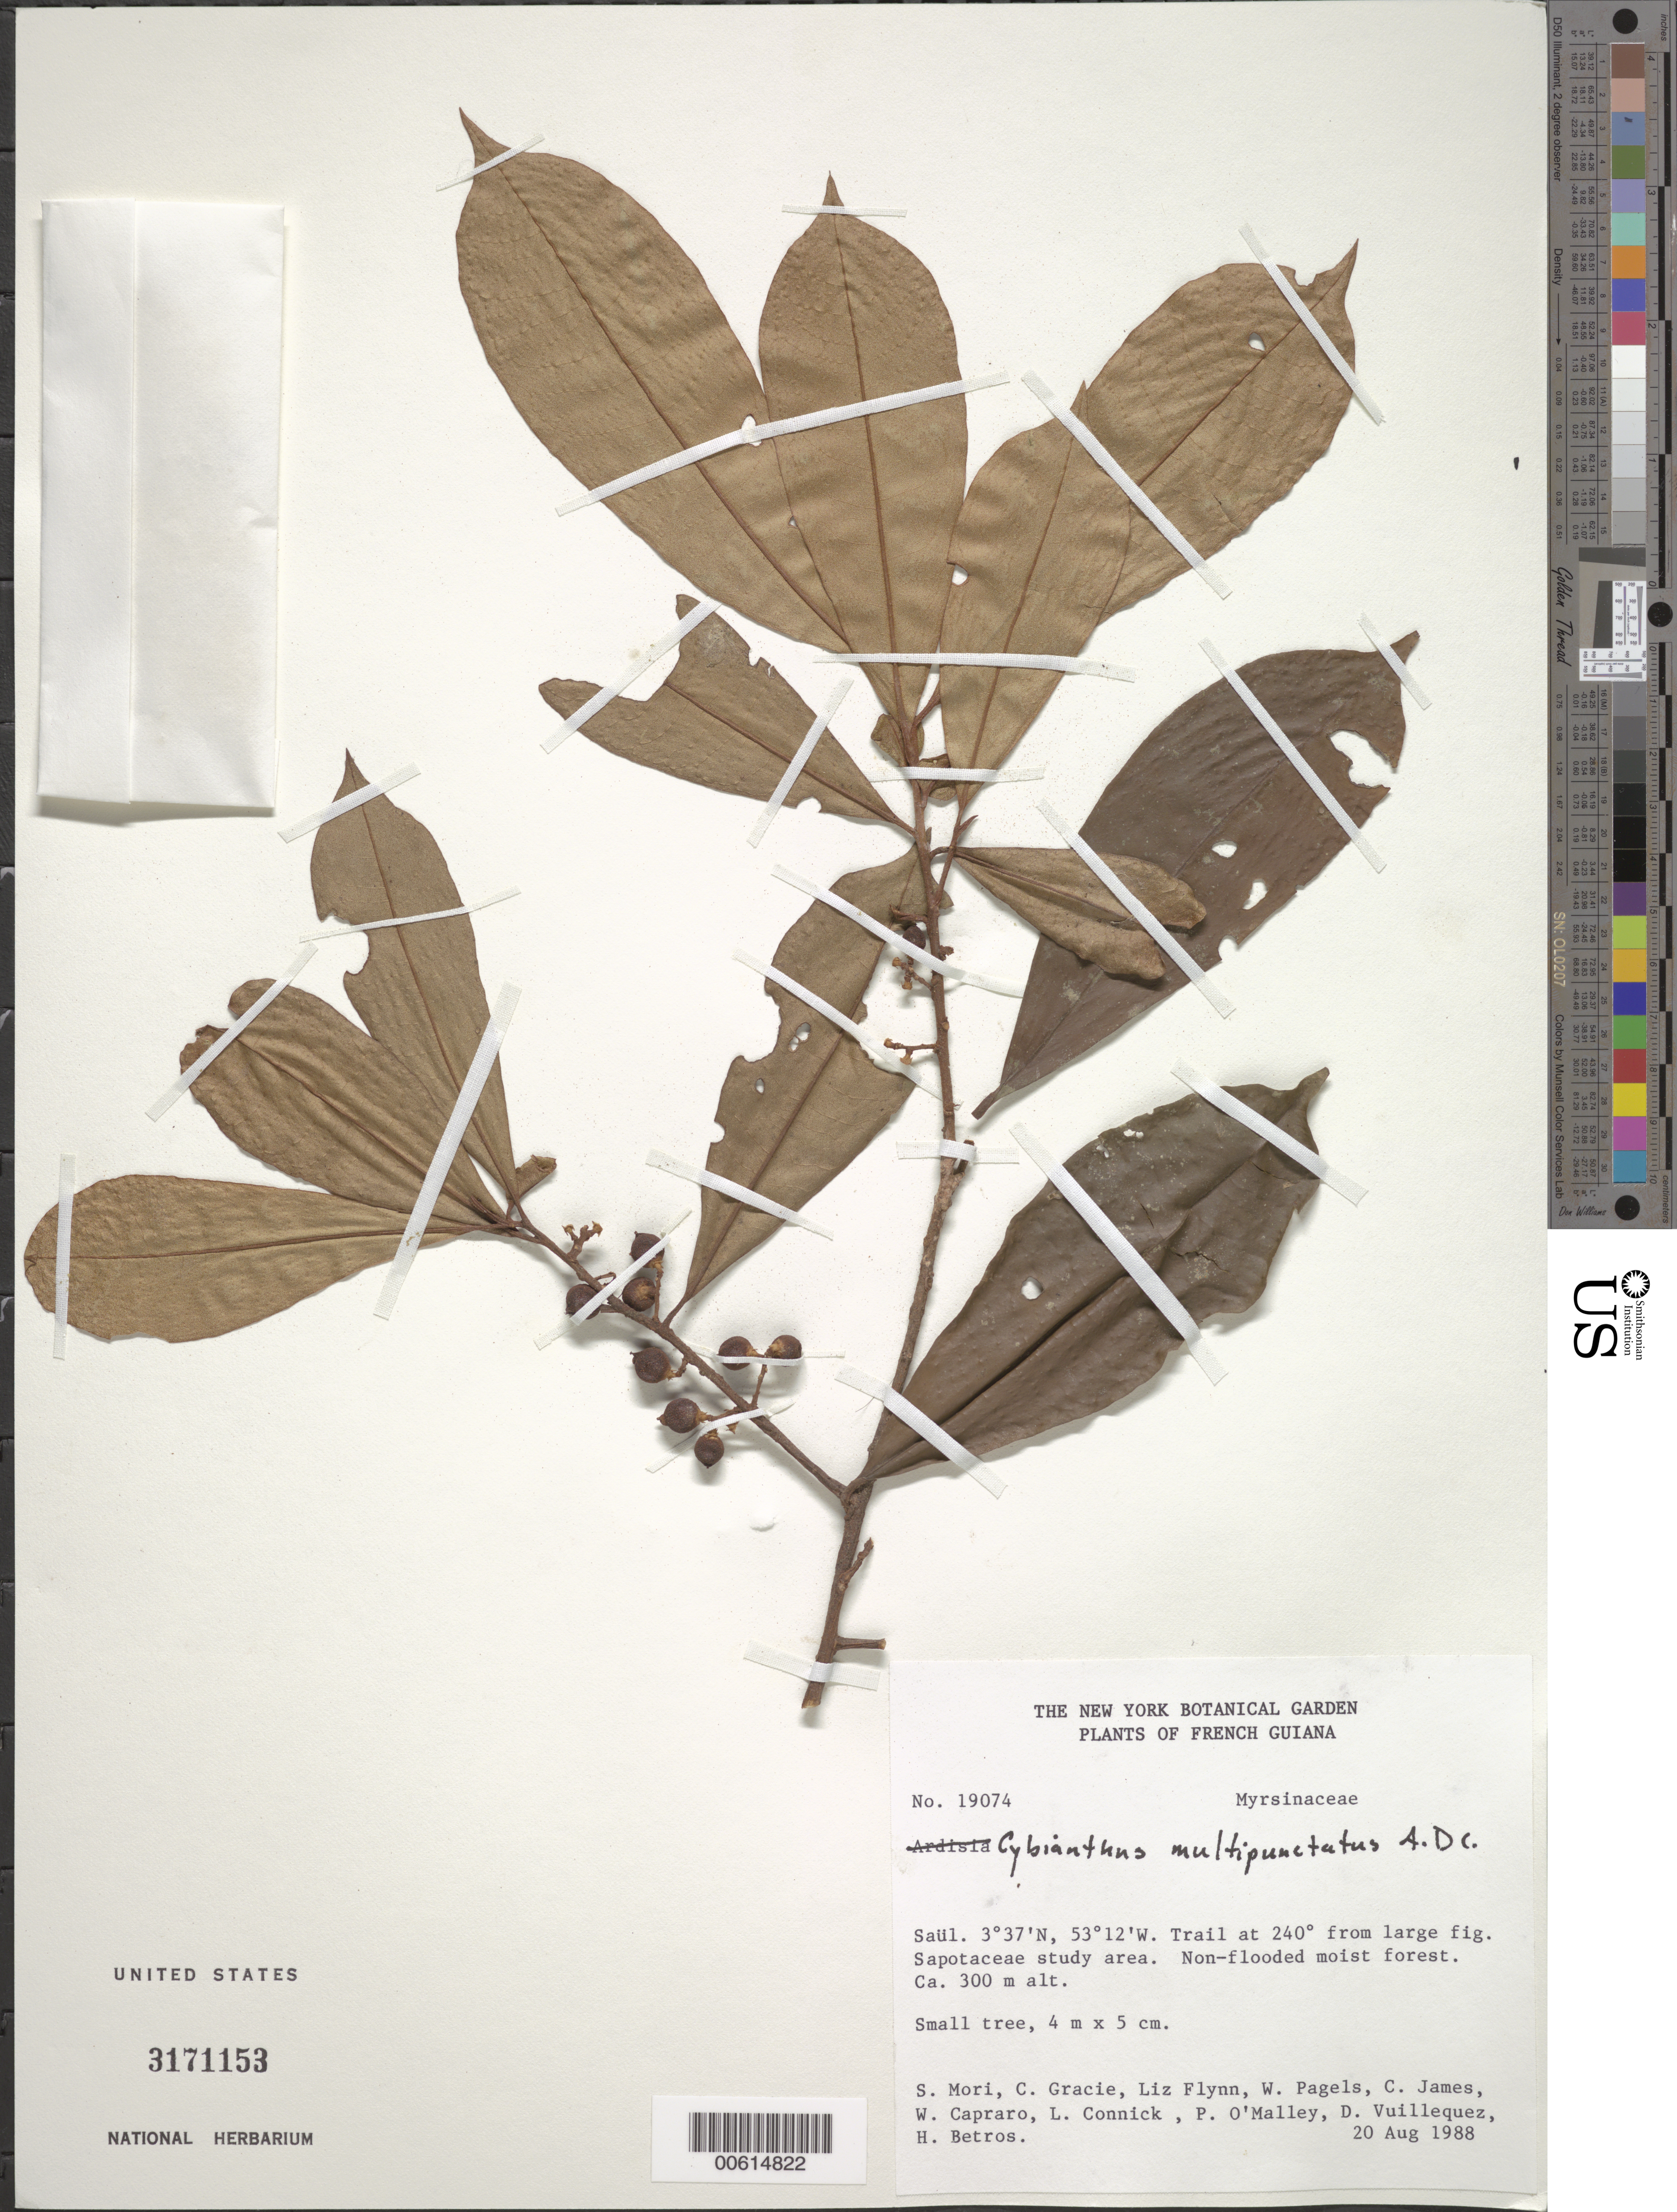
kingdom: Plantae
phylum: Tracheophyta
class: Magnoliopsida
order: Ericales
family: Primulaceae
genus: Cybianthus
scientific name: Cybianthus multipunctatus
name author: A. DC.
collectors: S. Mori, C. A. Gracie, L. Flynn, W. Pagels, C. James, W. Capraro & L. Connick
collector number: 19074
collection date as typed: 20-Aug-88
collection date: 1988-08-20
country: French Guiana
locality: Saül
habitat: Non-flooded moist forest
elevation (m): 300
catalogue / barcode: US 3171153